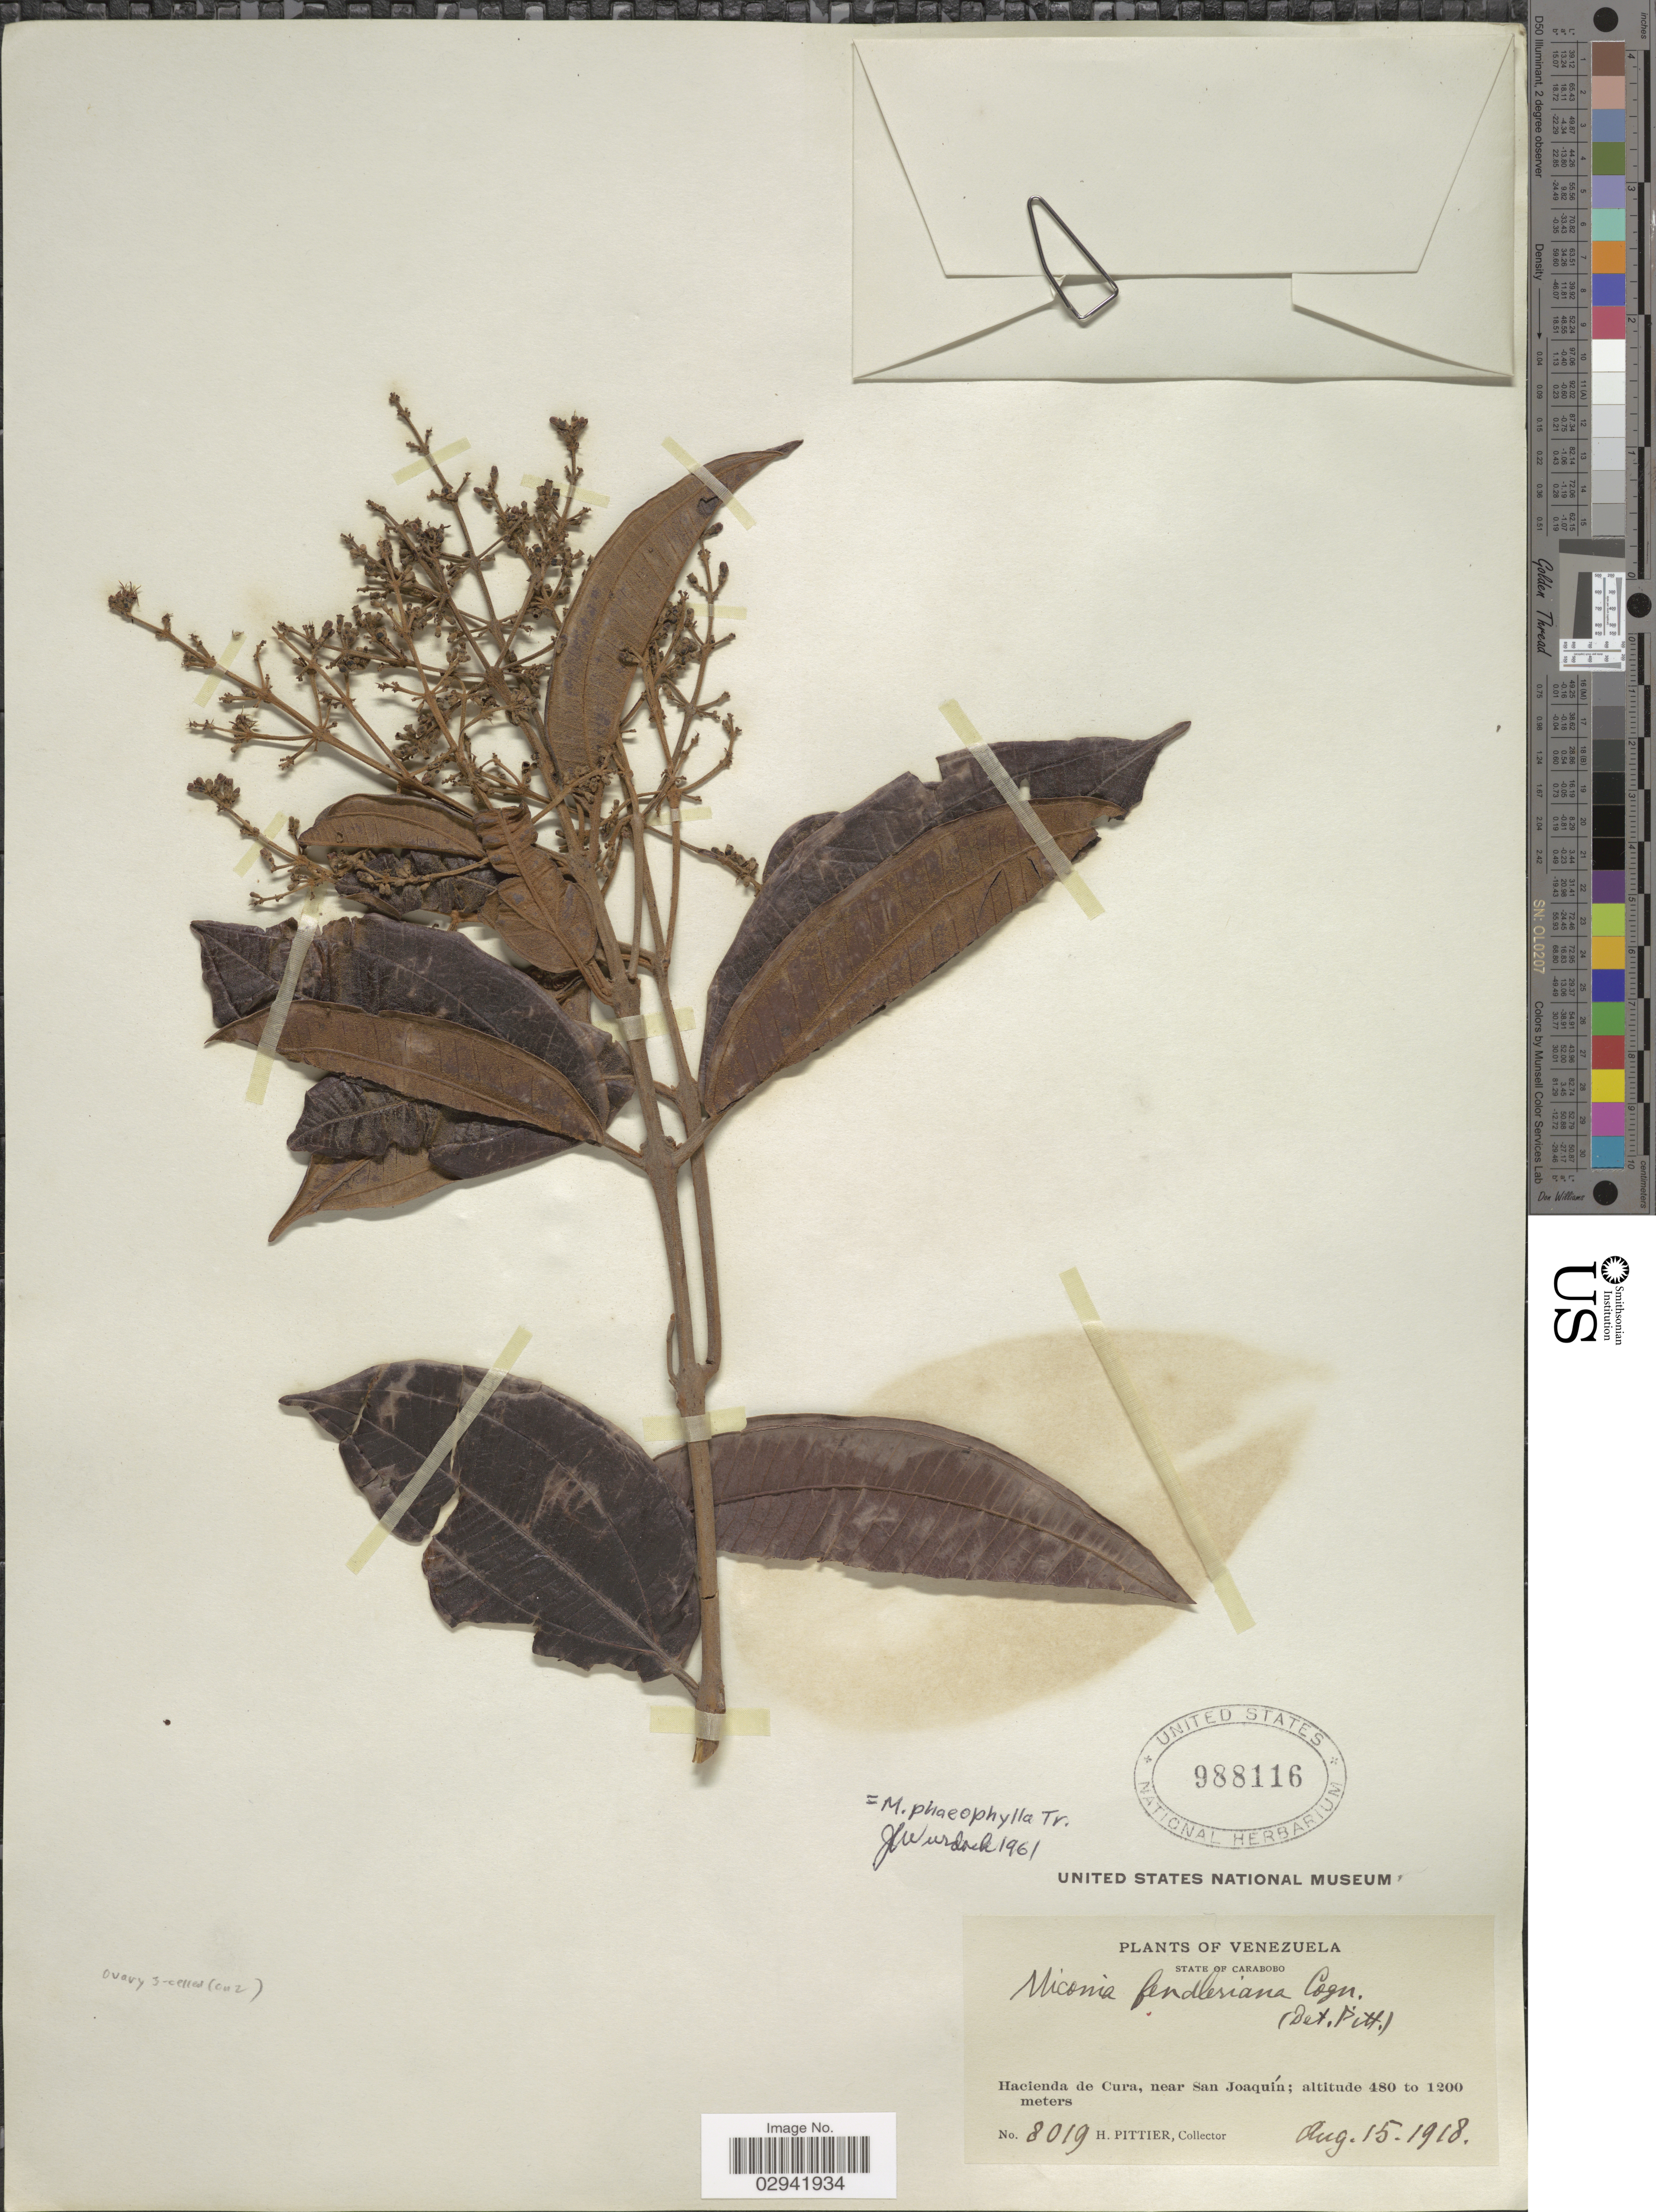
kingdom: Plantae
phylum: Tracheophyta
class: Magnoliopsida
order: Myrtales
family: Melastomataceae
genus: Miconia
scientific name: Miconia phaeophylla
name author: Triana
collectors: H. F. Pittier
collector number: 8019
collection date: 1918-08-15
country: Venezuela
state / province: Carabobo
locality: Hacienda de Cura, near San Joaquín.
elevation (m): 480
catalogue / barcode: US 988116